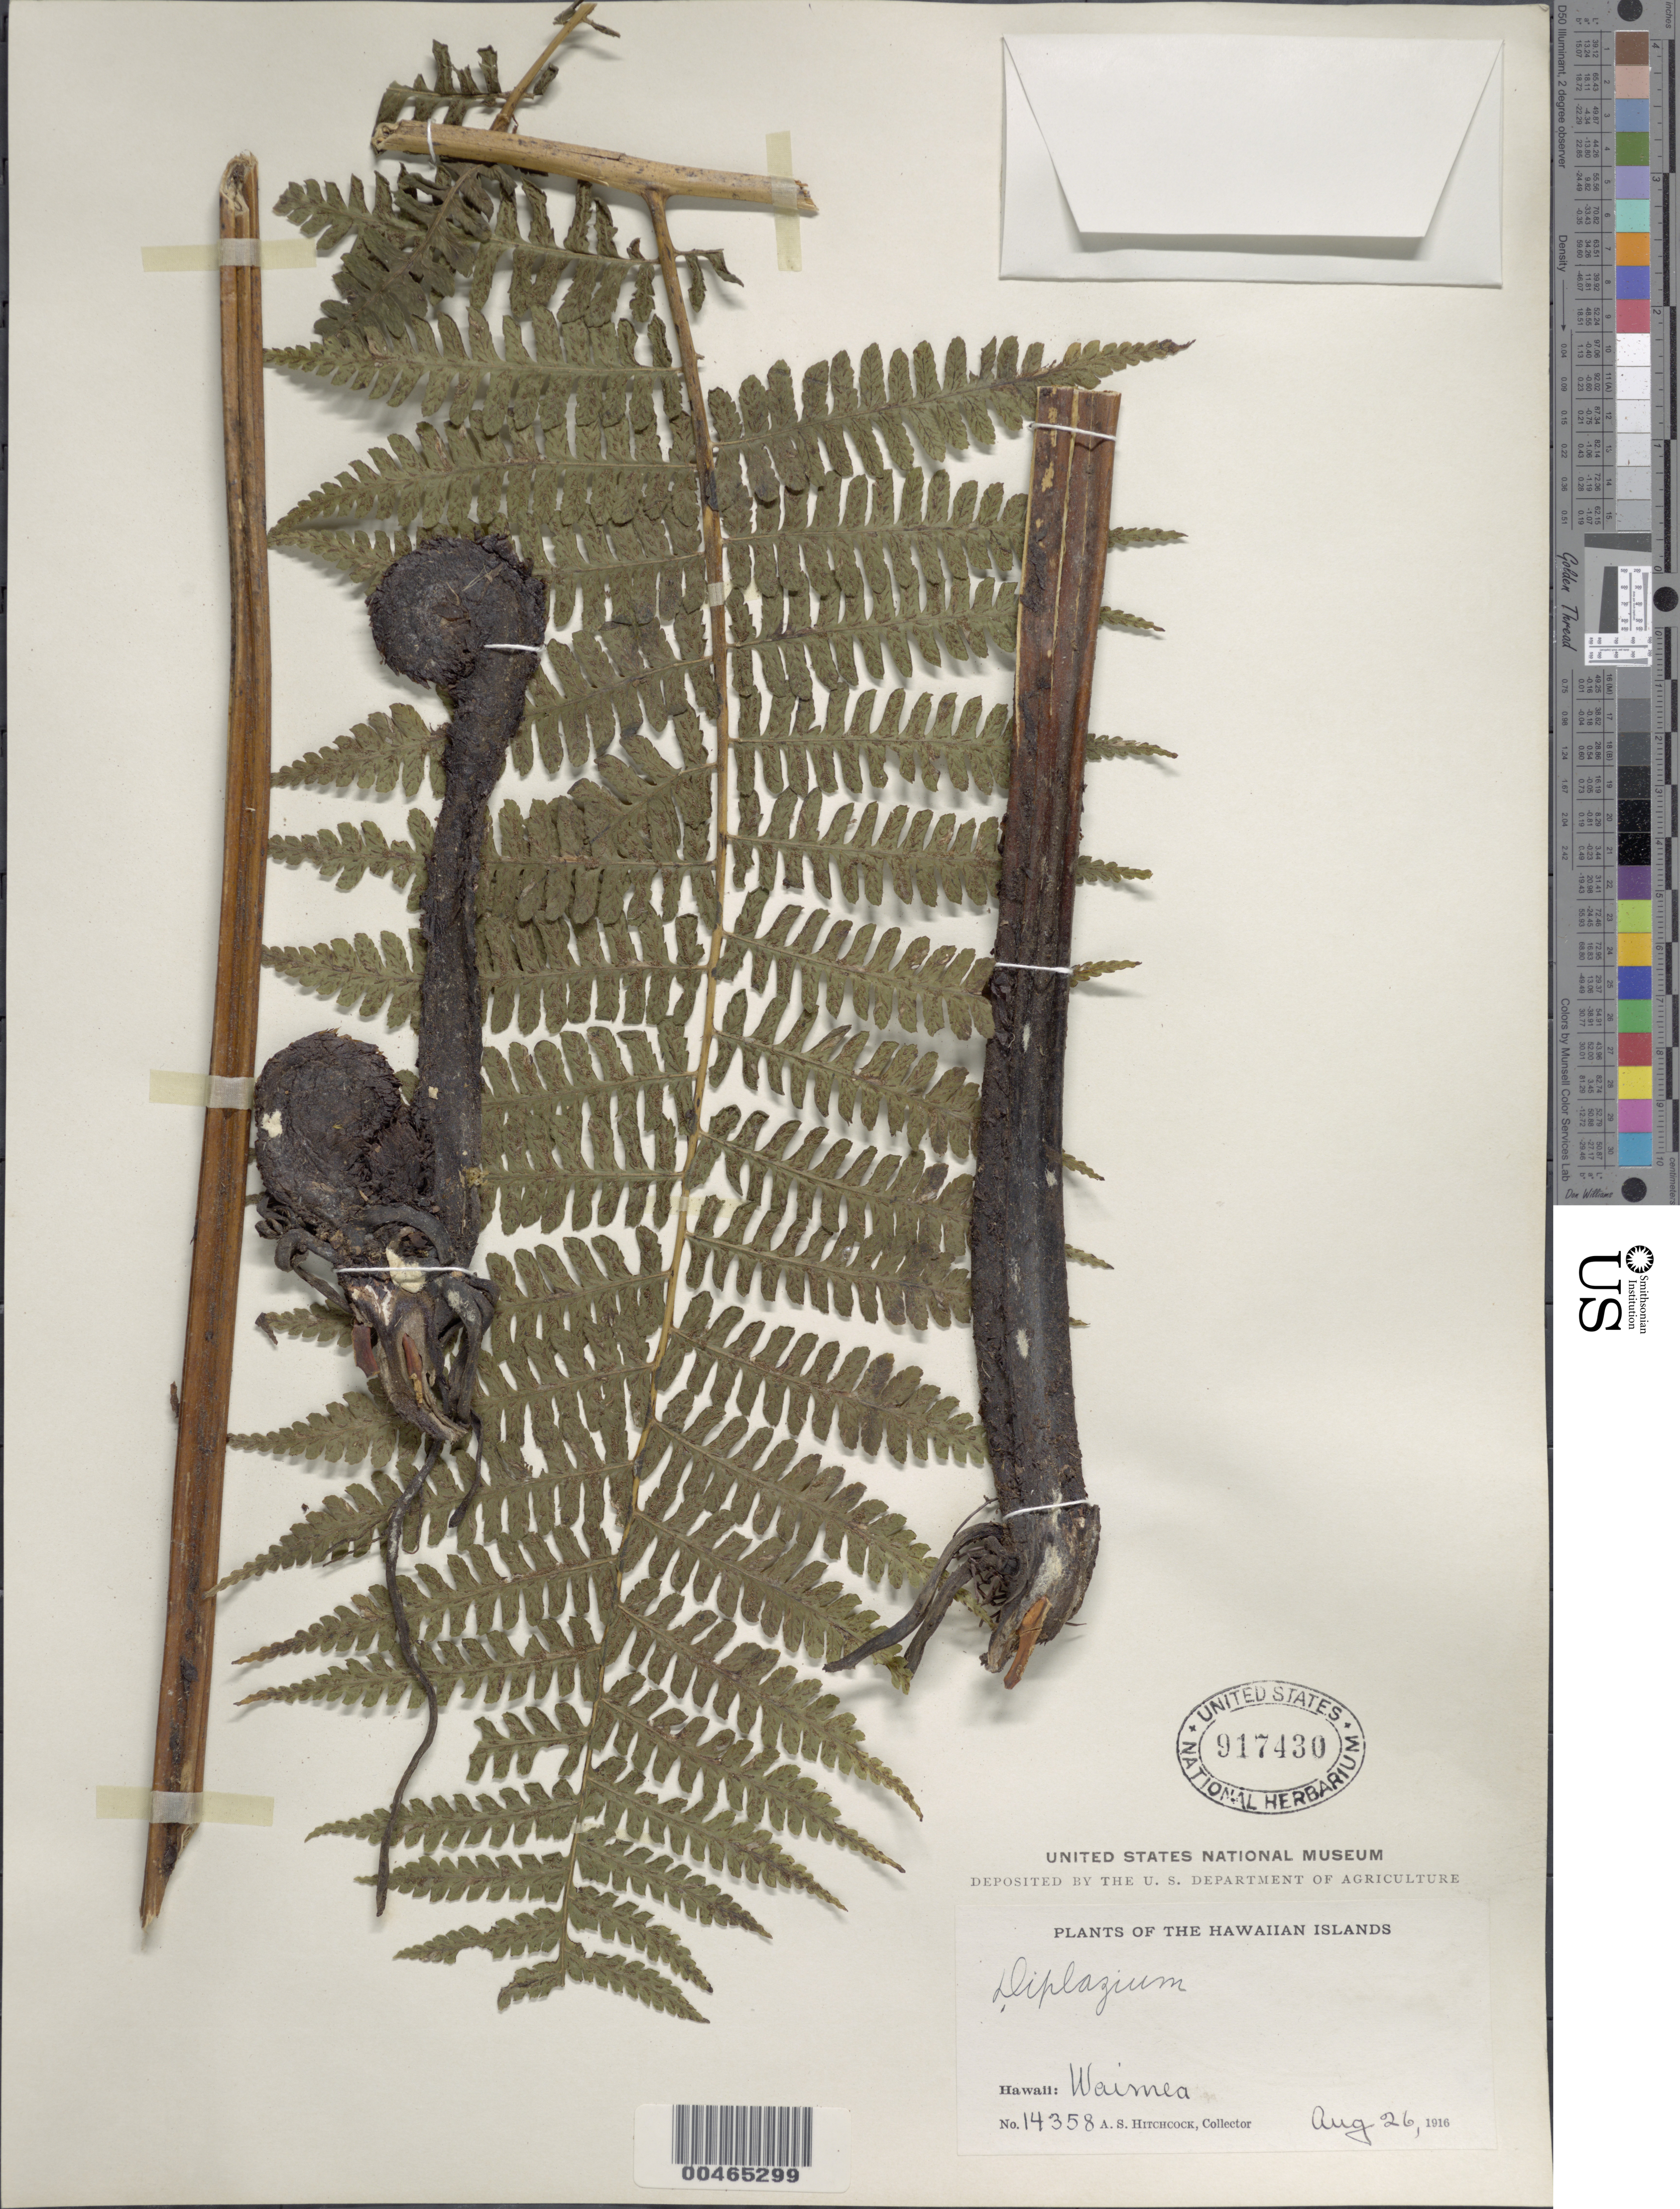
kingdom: Plantae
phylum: Tracheophyta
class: Polypodiopsida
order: Polypodiales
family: Athyriaceae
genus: Diplazium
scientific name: Diplazium sandwichianum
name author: (C. Presl) Diels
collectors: A. S. Hitchcock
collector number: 14358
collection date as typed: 26 Aug 1916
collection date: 1916-08-26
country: United States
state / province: Hawaii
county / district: Hawaii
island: Hawaii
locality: Hawaii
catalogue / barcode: US 917430